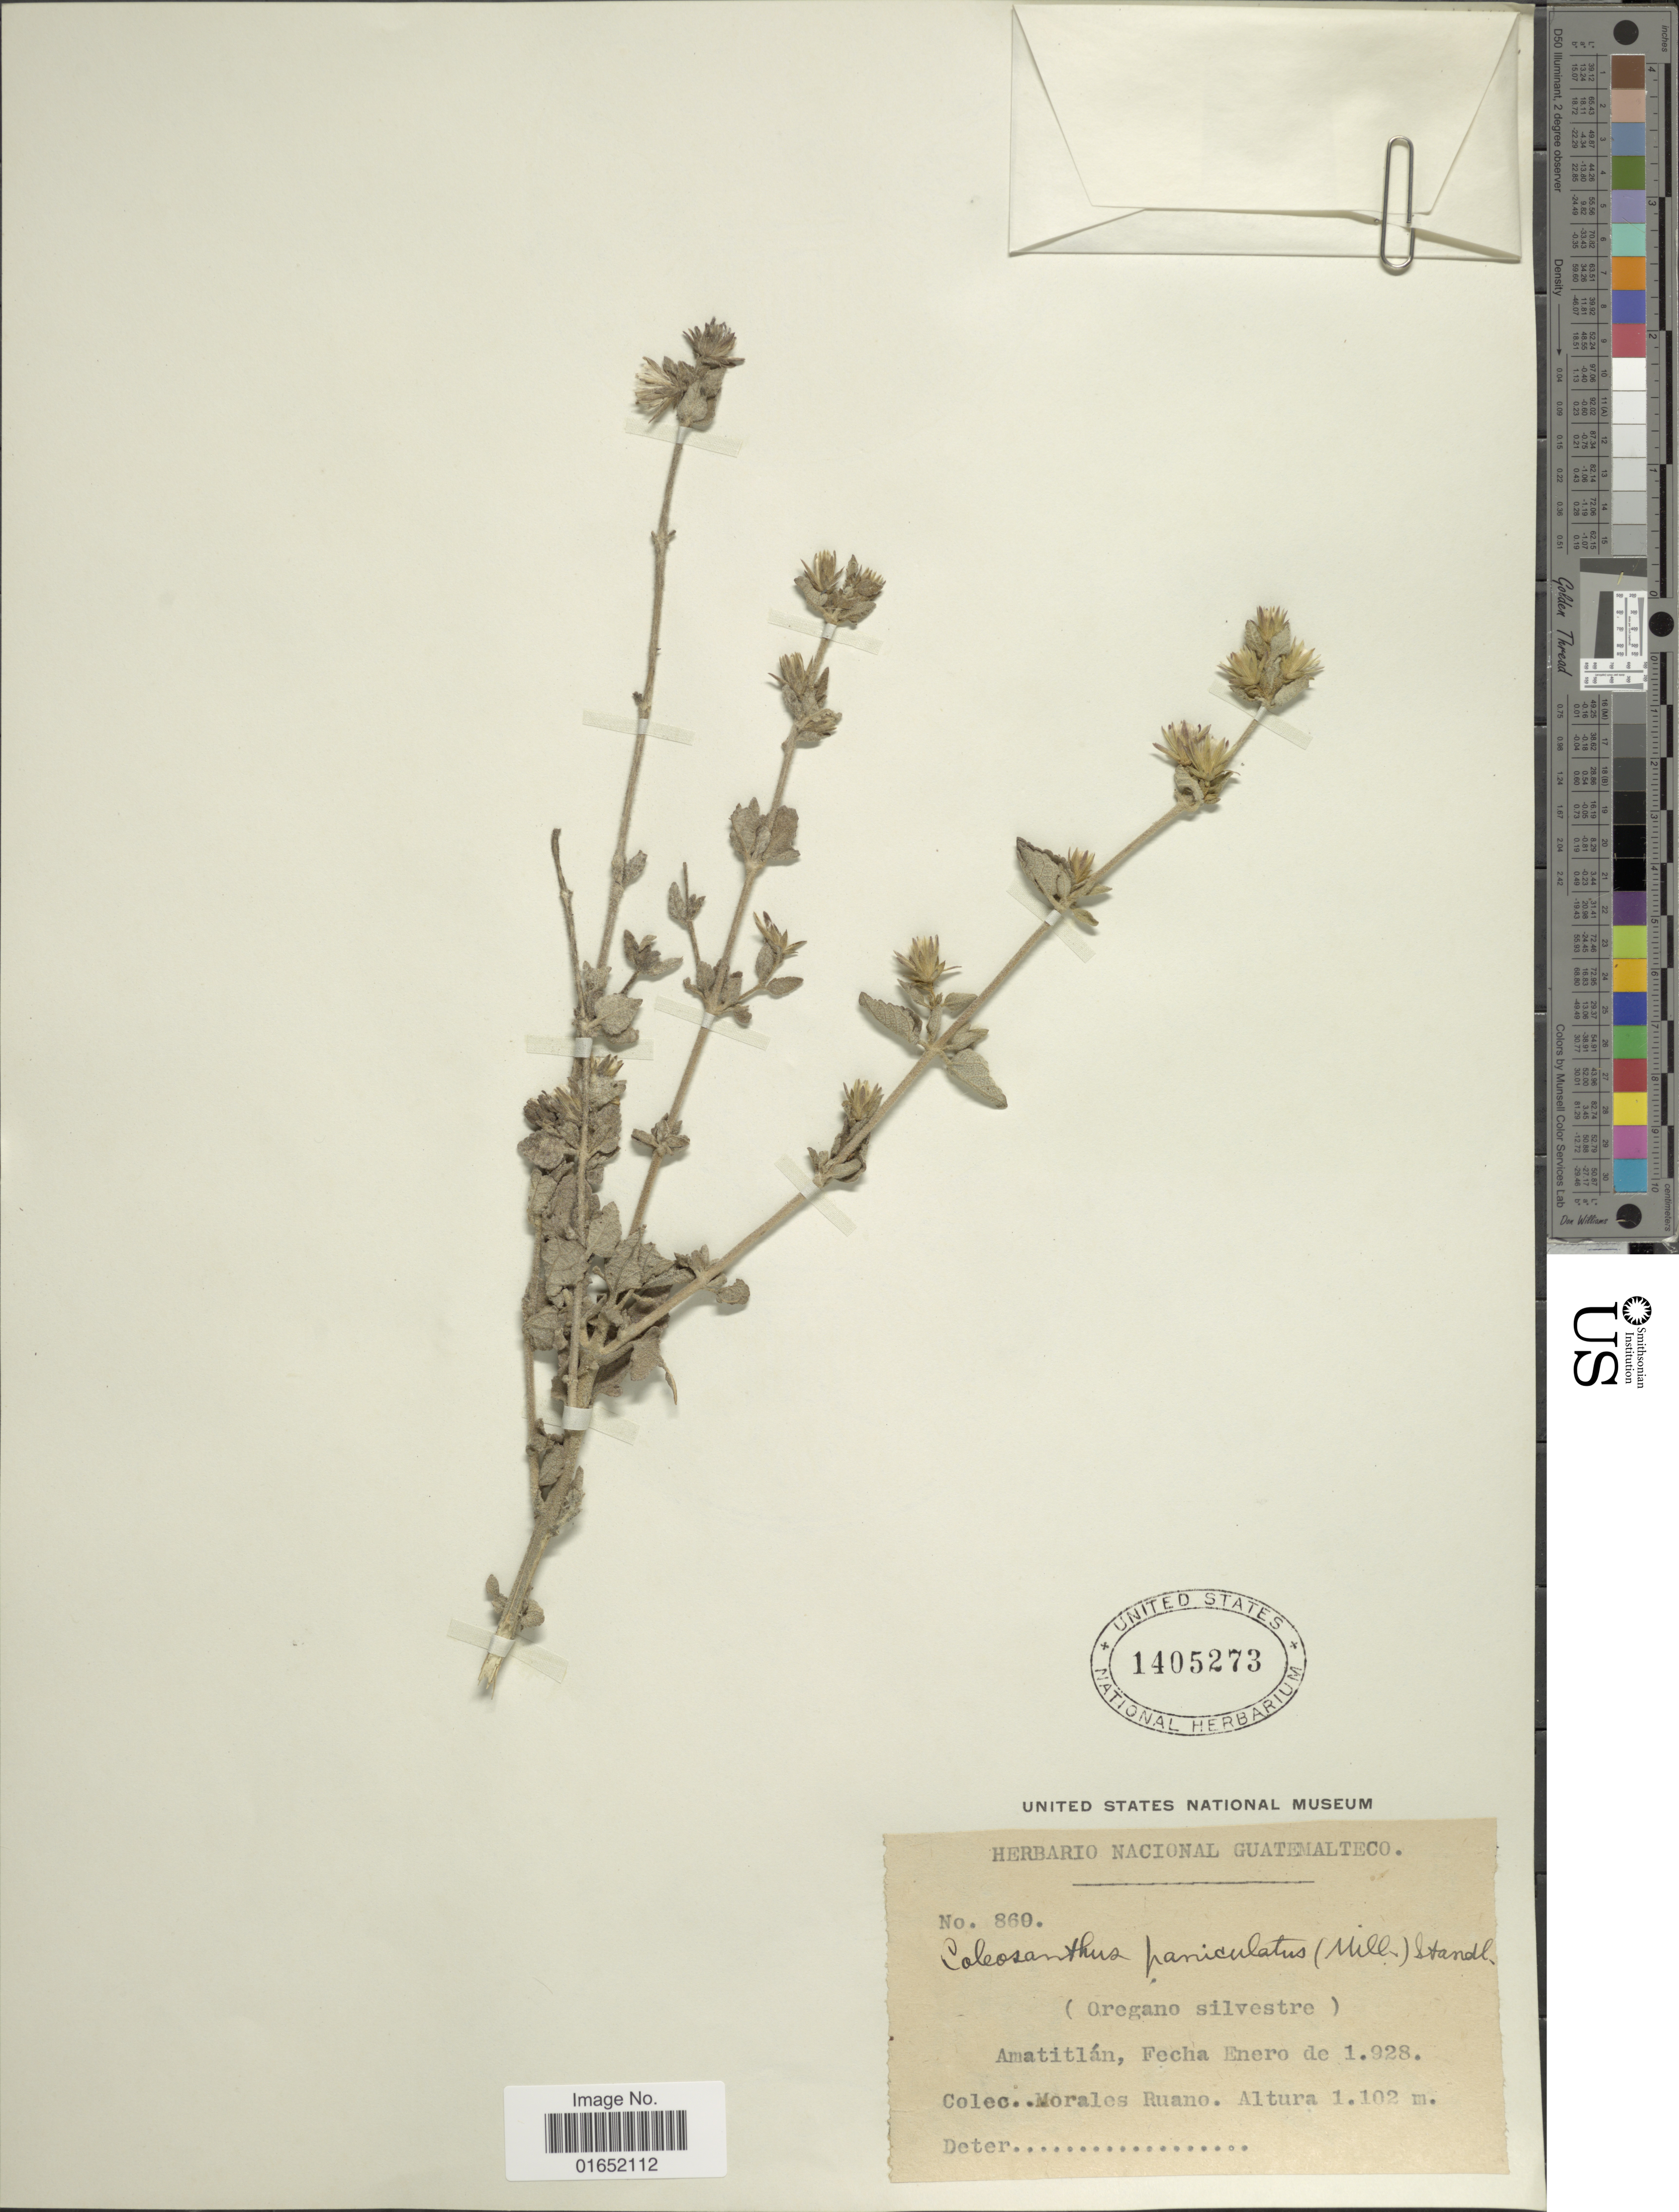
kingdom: Plantae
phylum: Tracheophyta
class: Magnoliopsida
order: Asterales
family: Asteraceae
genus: Brickellia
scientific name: Brickellia paniculata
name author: (Mill.) B.L. Rob.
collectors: M. Ruano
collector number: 860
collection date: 1928-01-01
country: Guatemala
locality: (Oregano silvestre) Amatitlán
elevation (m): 1102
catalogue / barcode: US 1405273